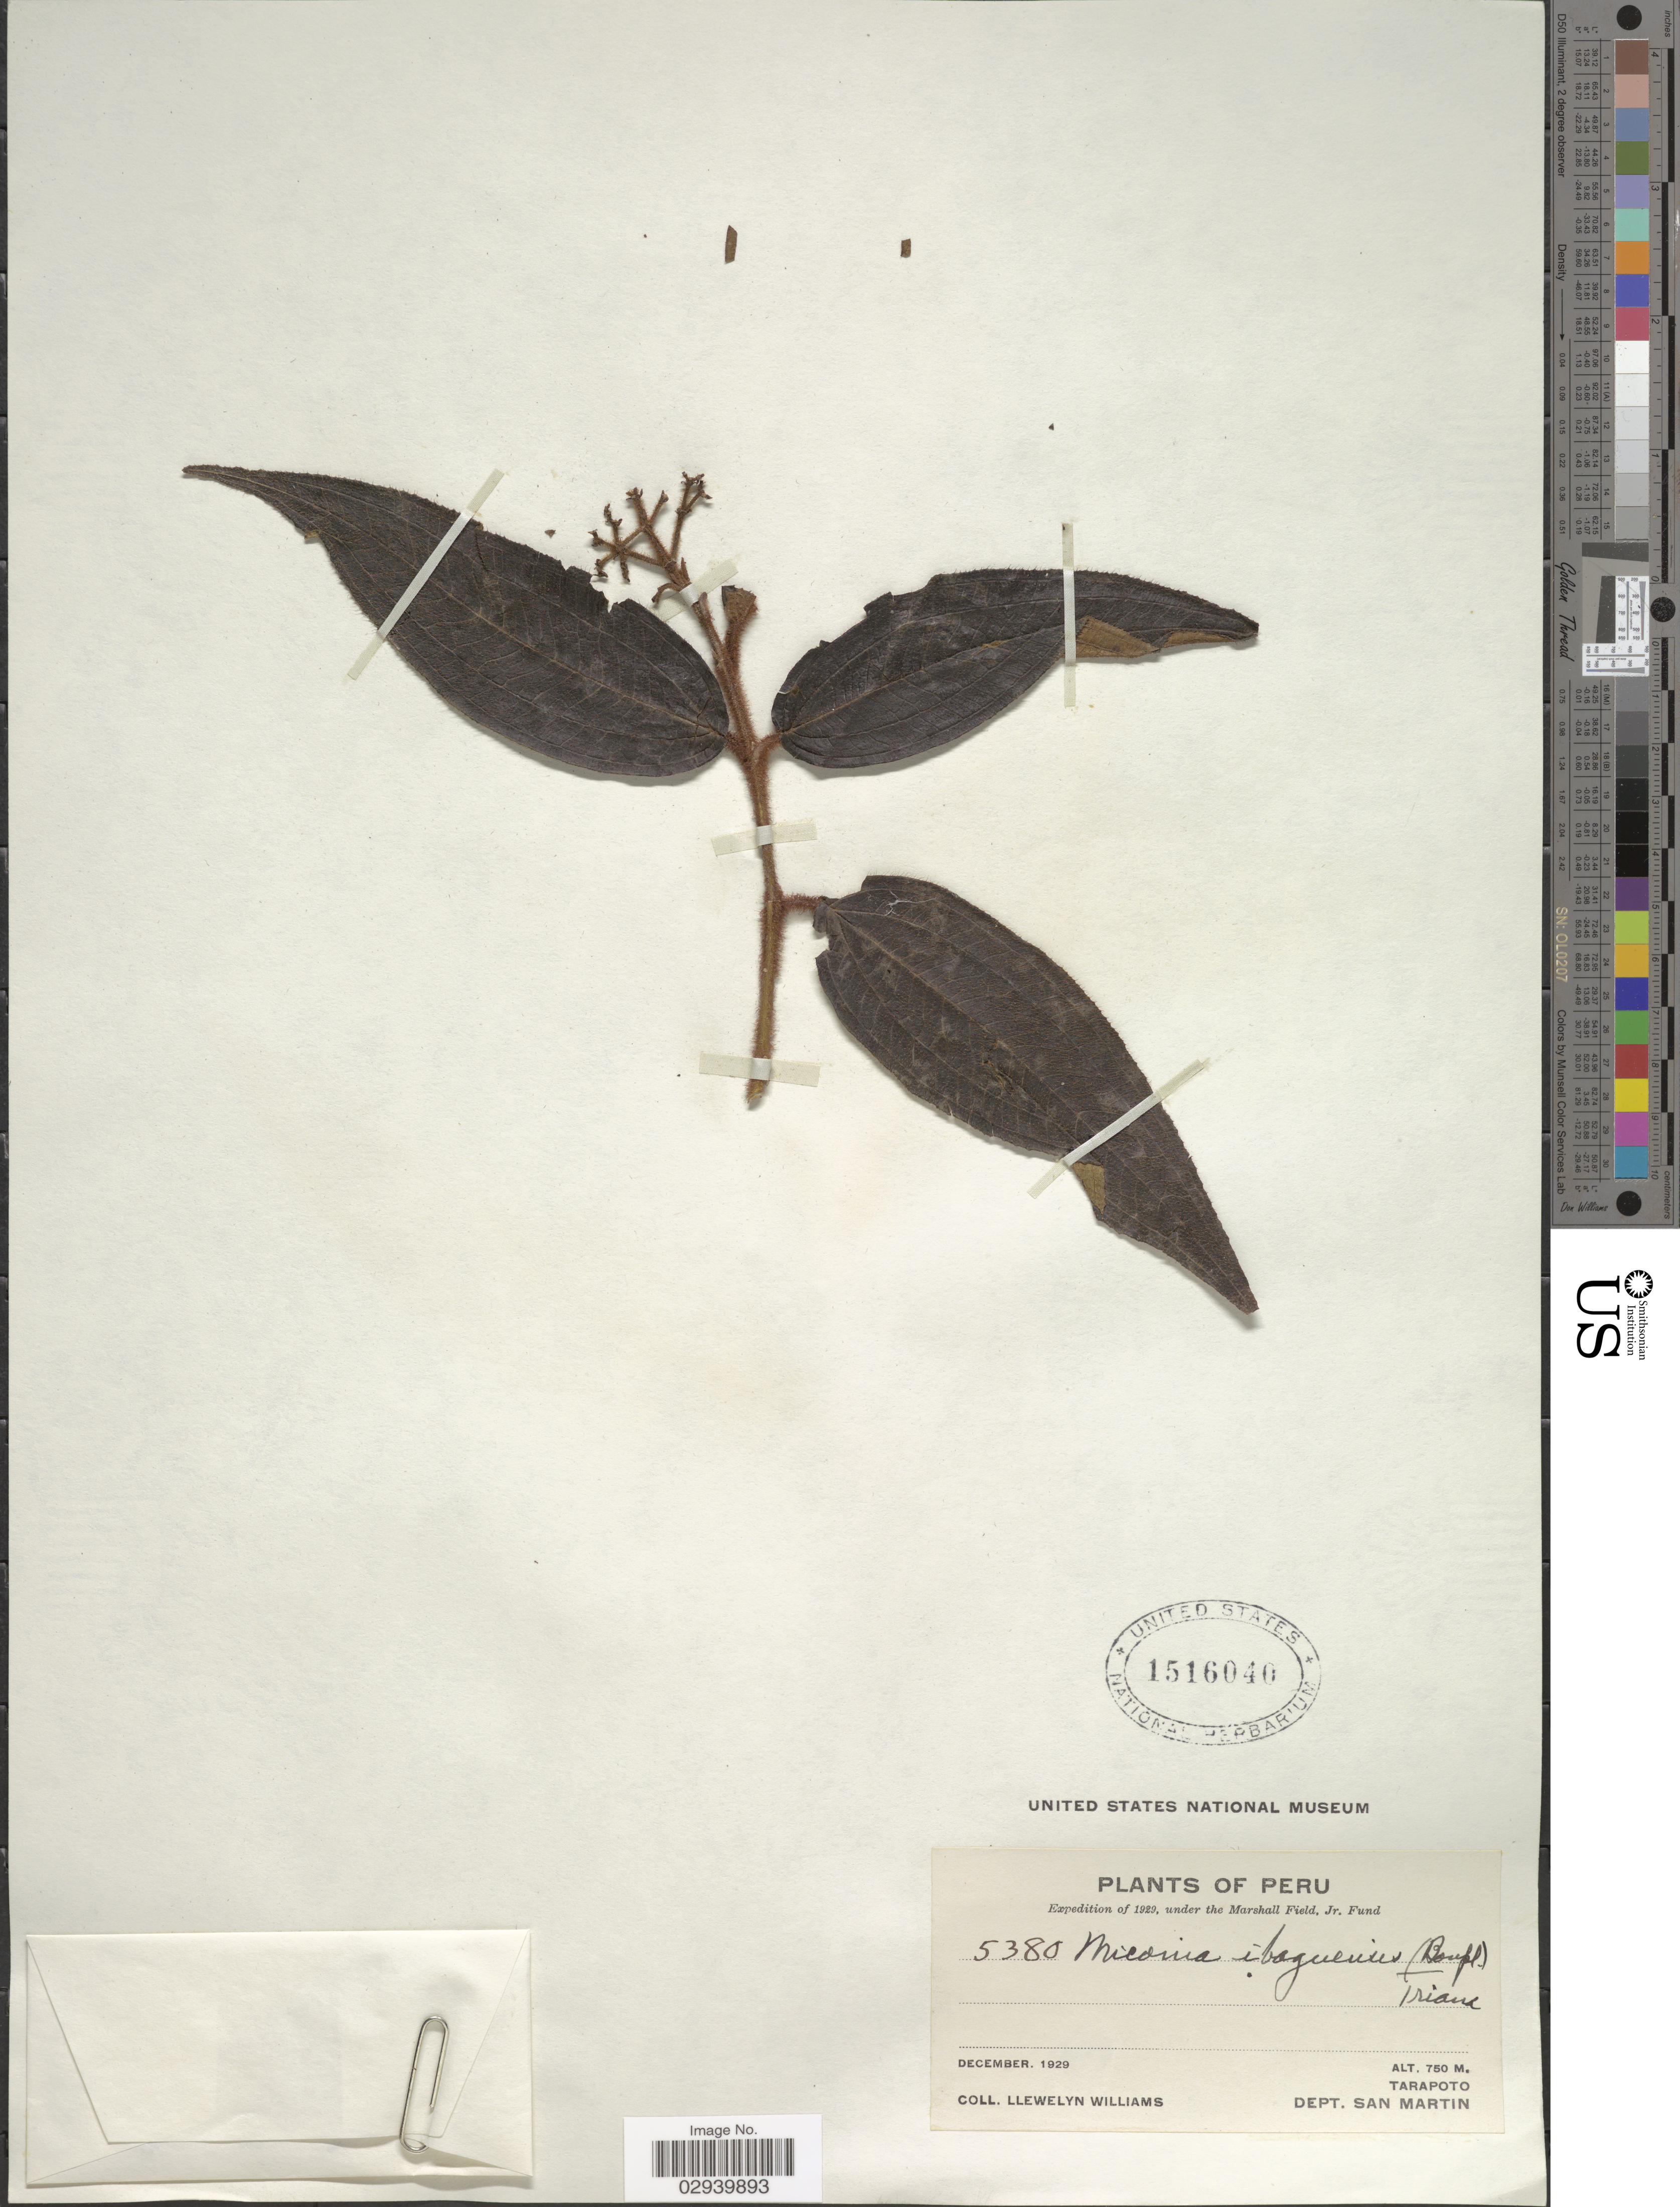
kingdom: Plantae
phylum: Tracheophyta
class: Magnoliopsida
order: Myrtales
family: Melastomataceae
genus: Miconia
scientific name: Miconia ibaguensis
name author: (Bonpl.) Triana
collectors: Ll. Williams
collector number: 5380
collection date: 1929-12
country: Peru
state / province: San Martín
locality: Tarapoto. Dept. San Martin.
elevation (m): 750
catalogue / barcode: US 1516040